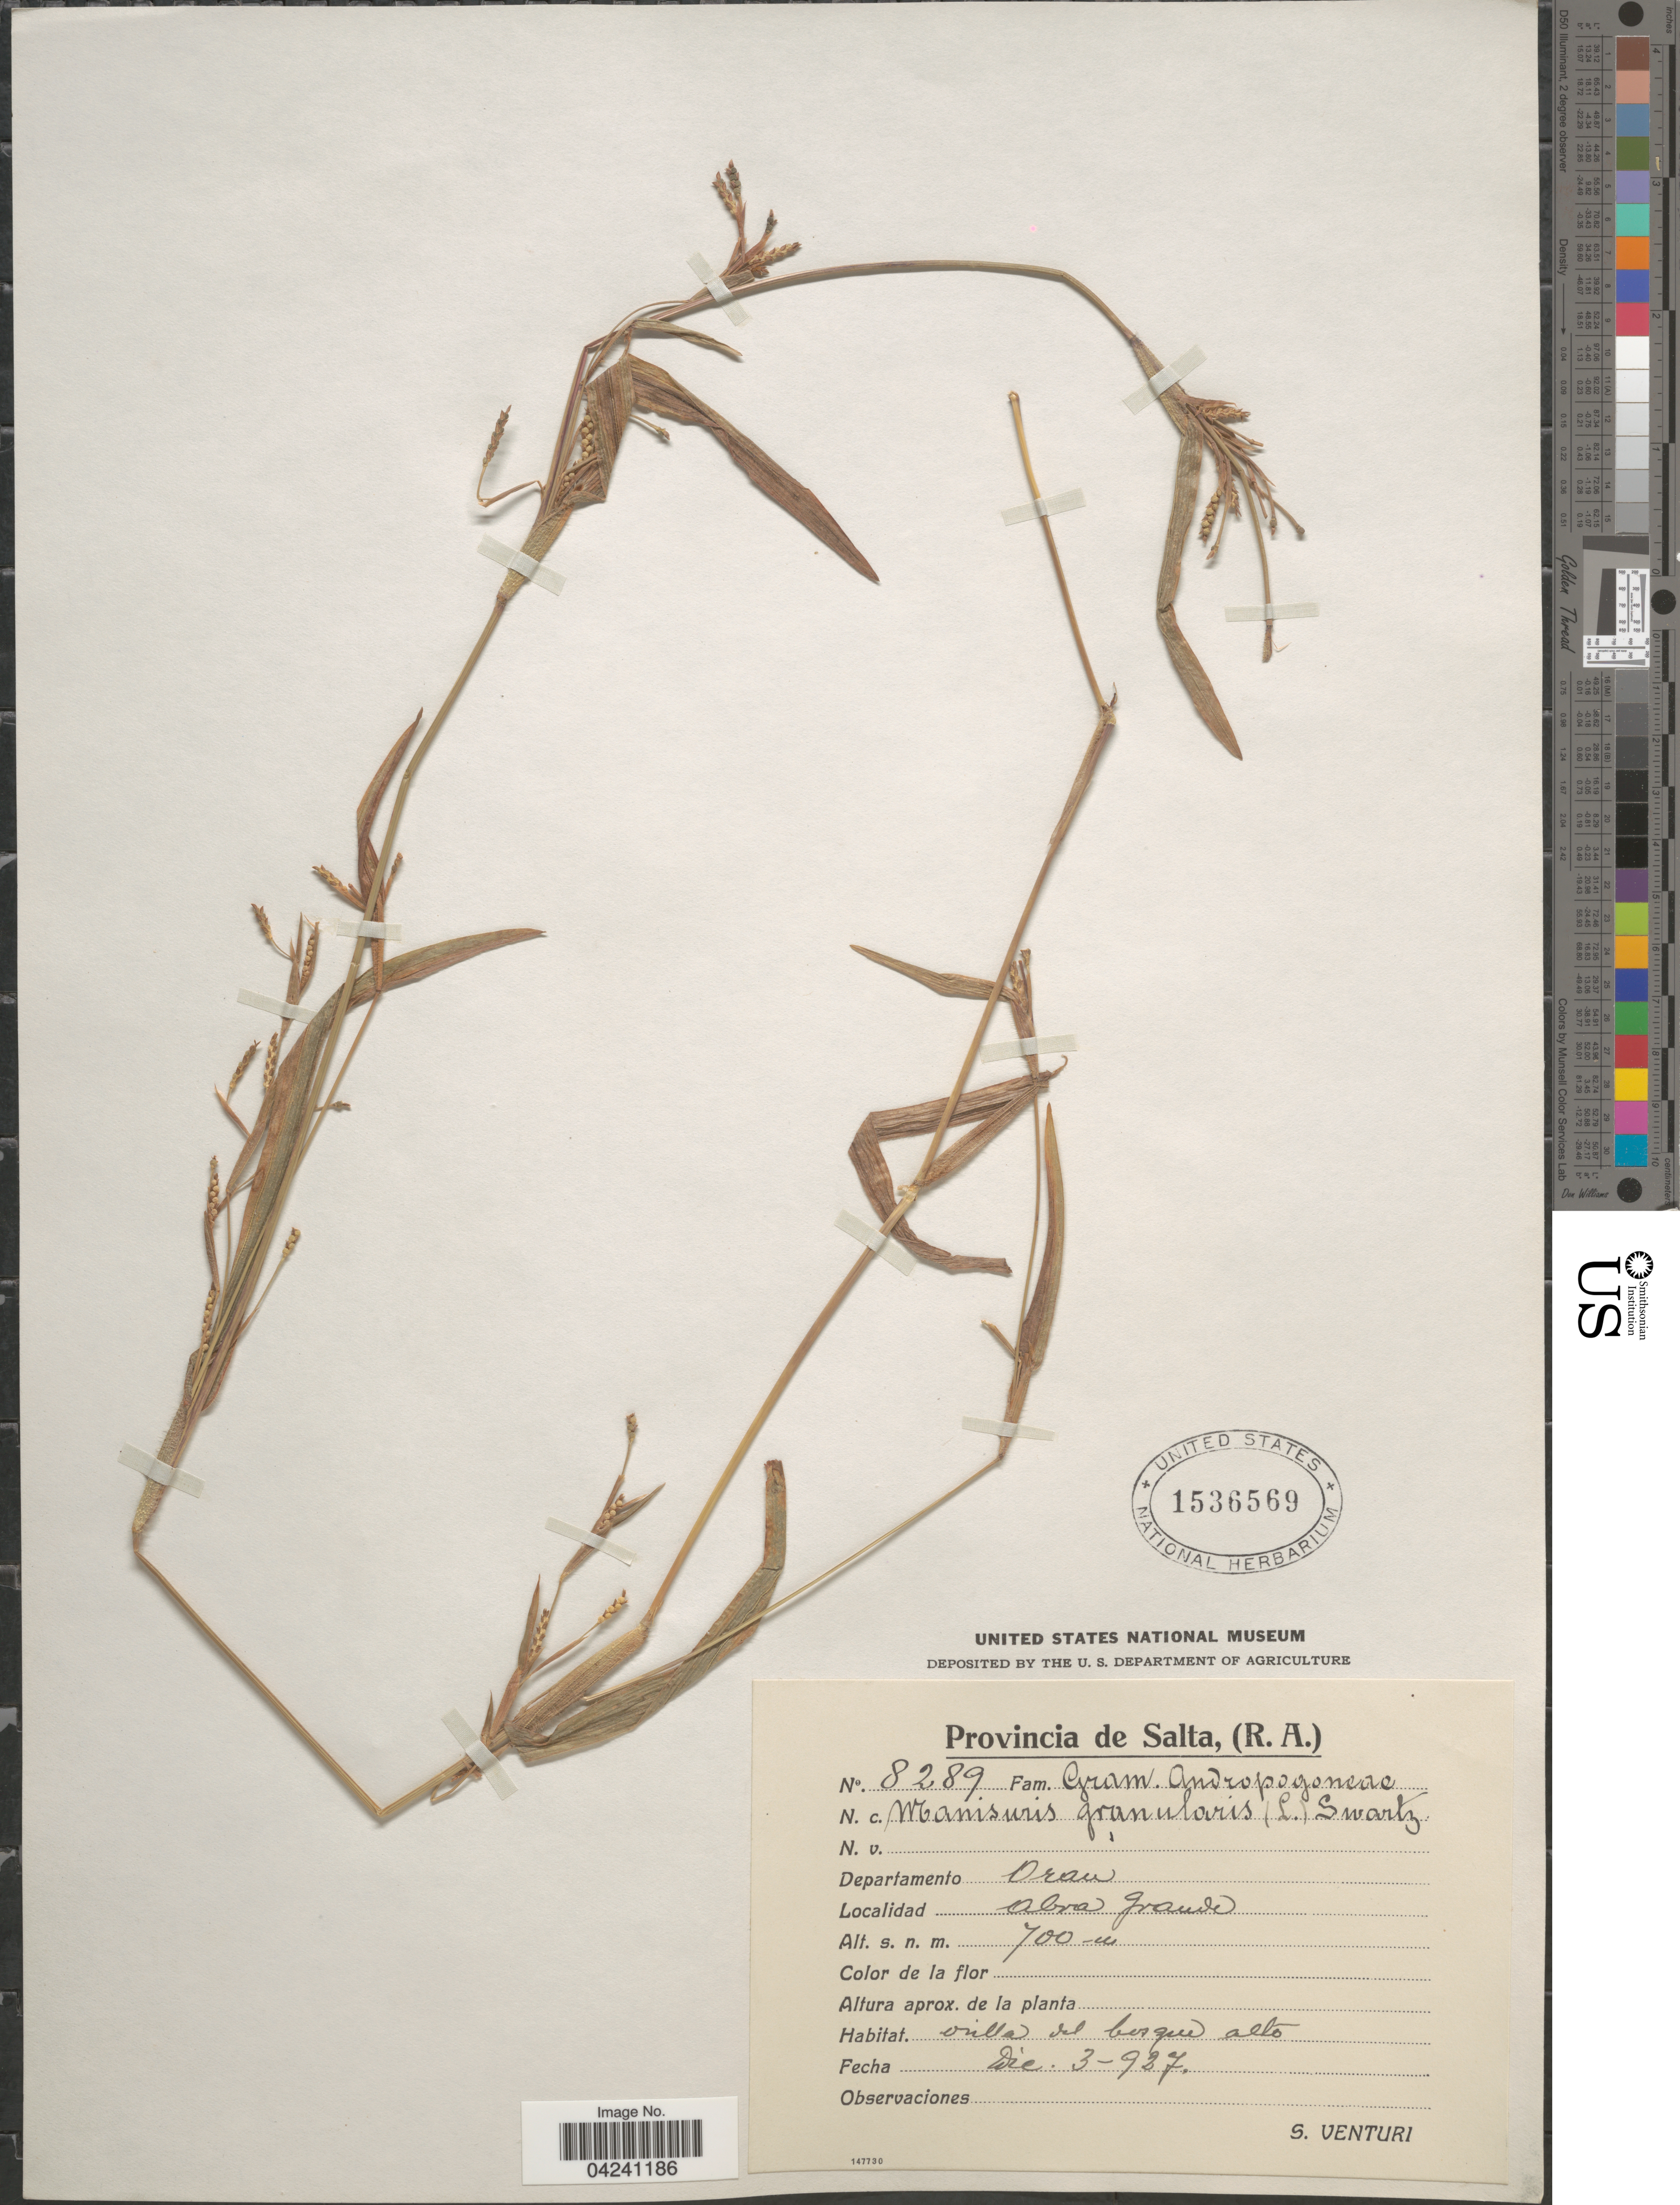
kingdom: Plantae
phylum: Tracheophyta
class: Liliopsida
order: Poales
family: Poaceae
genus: Hackelochloa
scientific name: Hackelochloa granularis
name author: (L.) Kuntze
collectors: S. Venturi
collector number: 8289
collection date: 1927-12-03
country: Argentina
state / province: Salta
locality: Departamento Oran. Abra Grande.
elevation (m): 700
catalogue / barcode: US 1536569